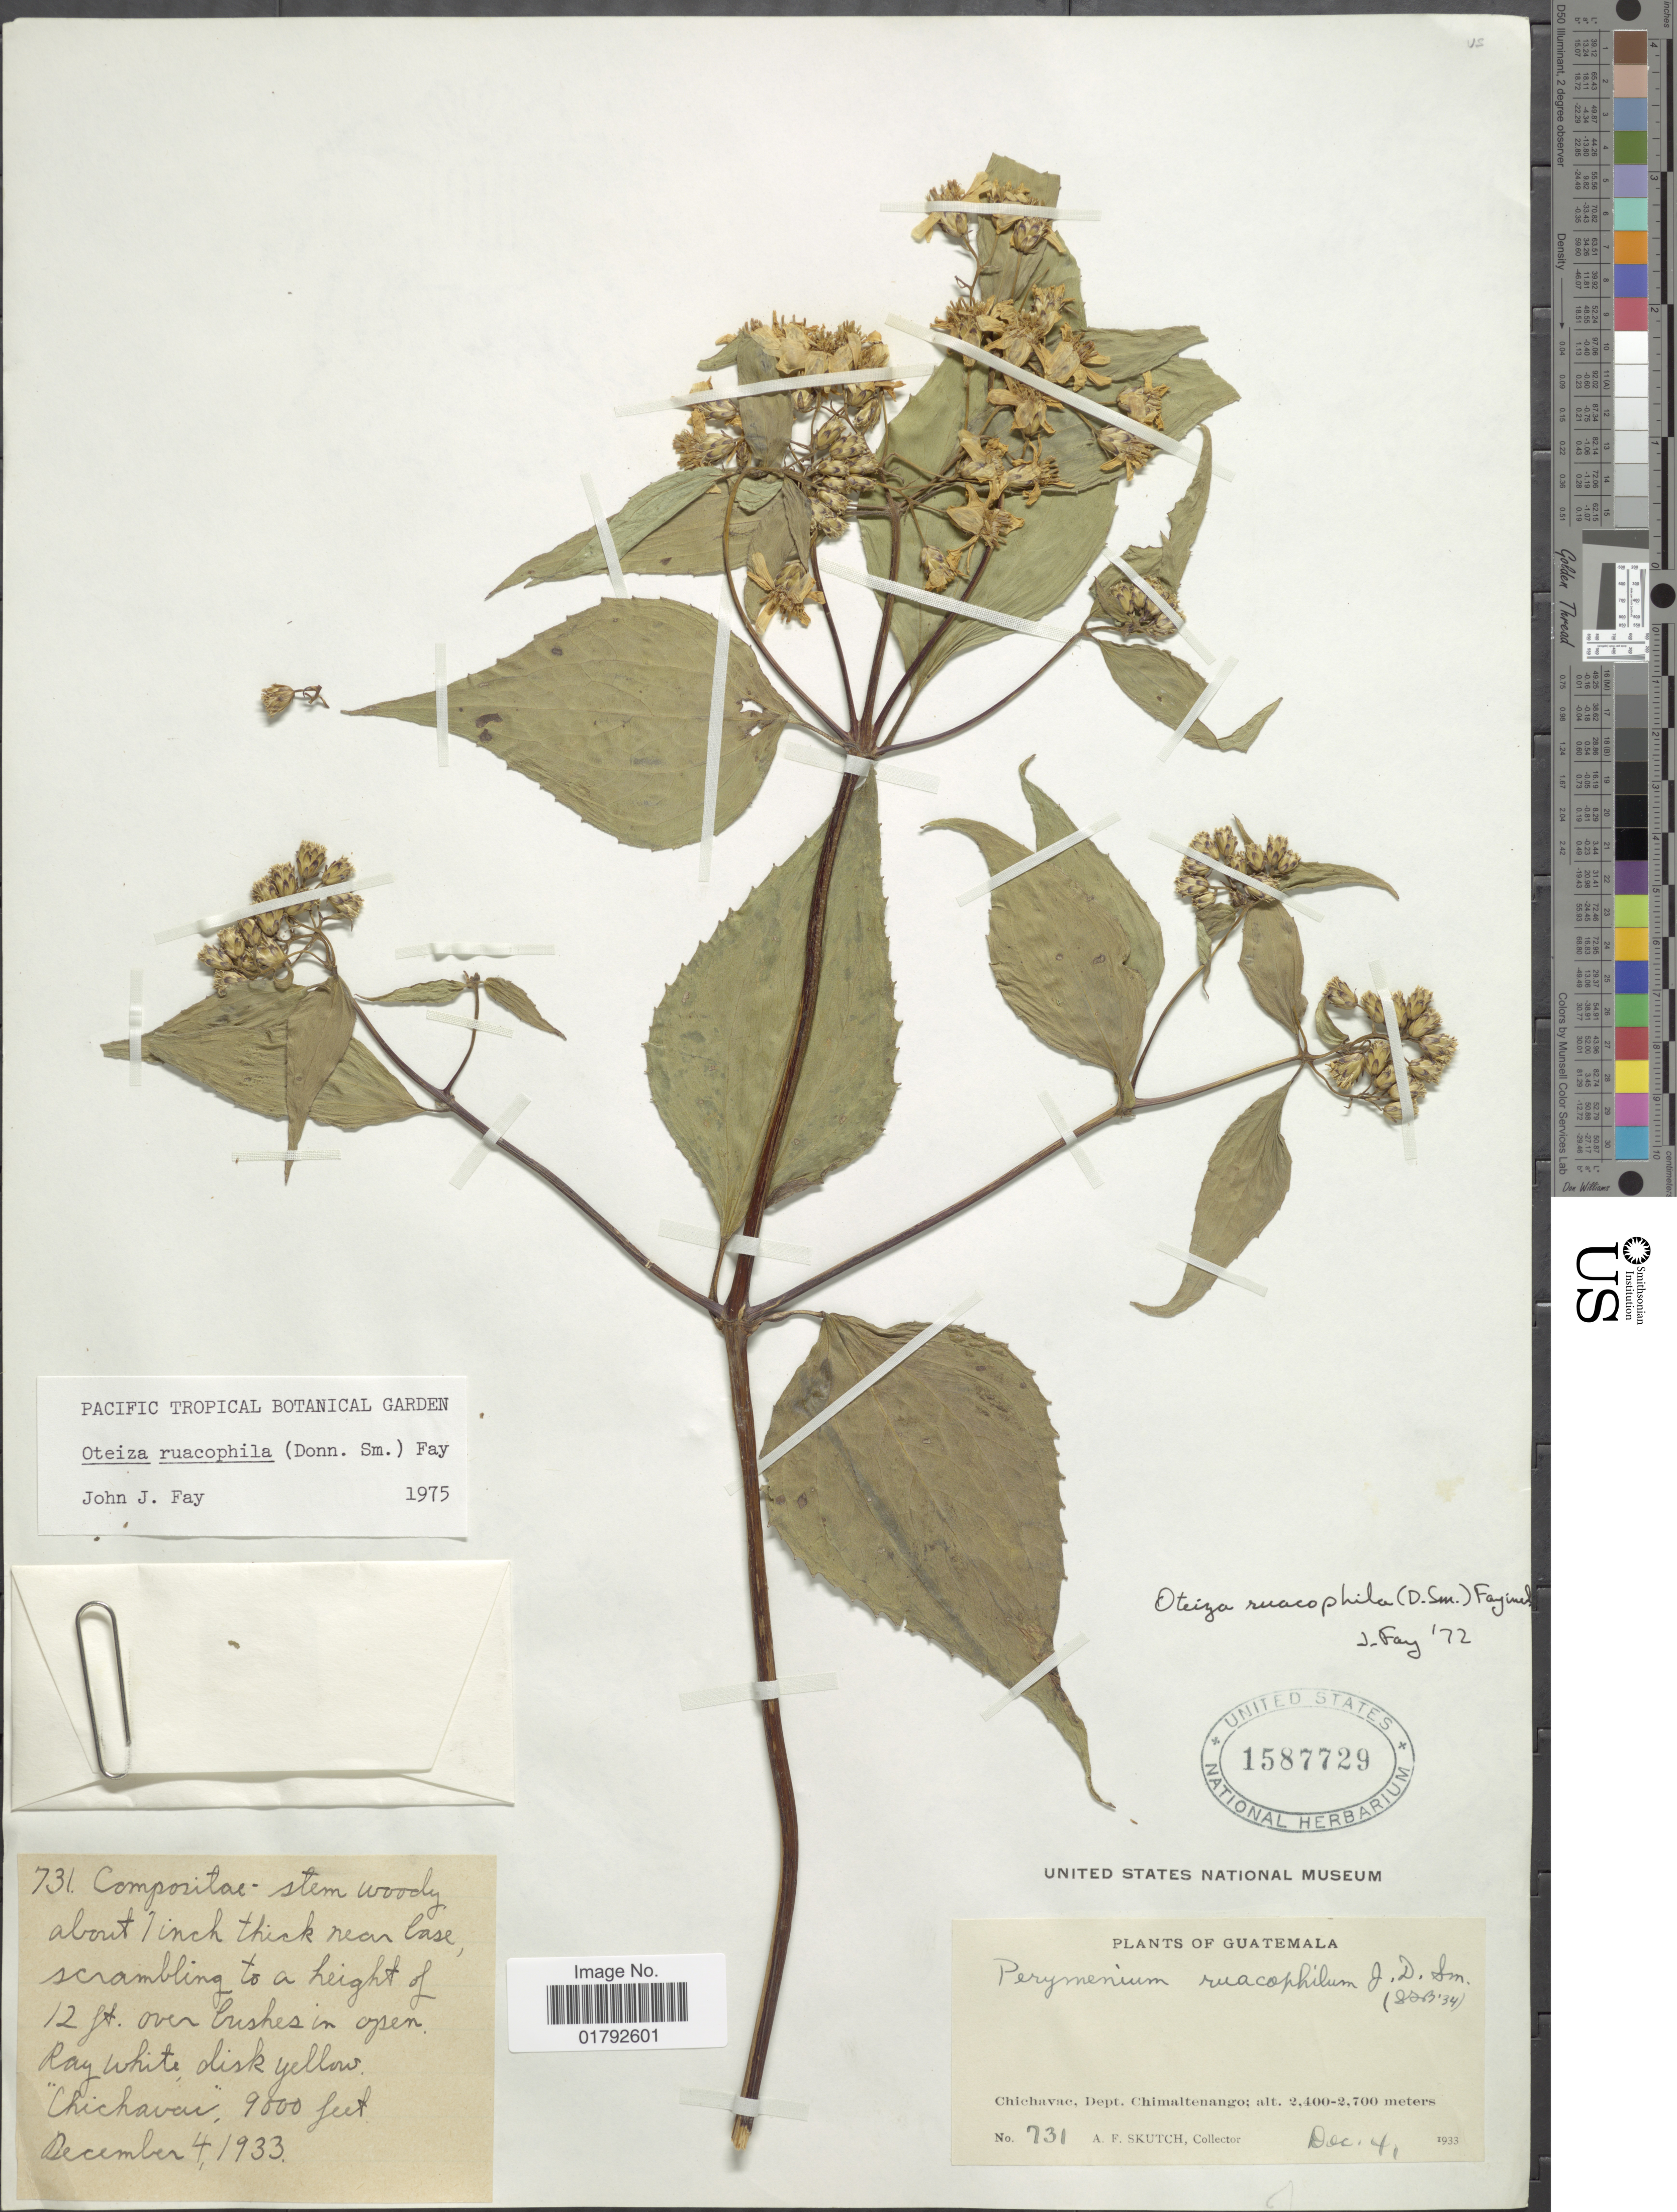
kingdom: Plantae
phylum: Tracheophyta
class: Magnoliopsida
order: Asterales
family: Asteraceae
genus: Oteiza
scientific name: Oteiza ruacophila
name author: (Donn. Sm.) Fay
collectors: A. F. Skutch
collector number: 731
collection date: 1933-12-04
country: Guatemala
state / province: Chimaltenango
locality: Chichavac.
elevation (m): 2400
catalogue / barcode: US 1587729